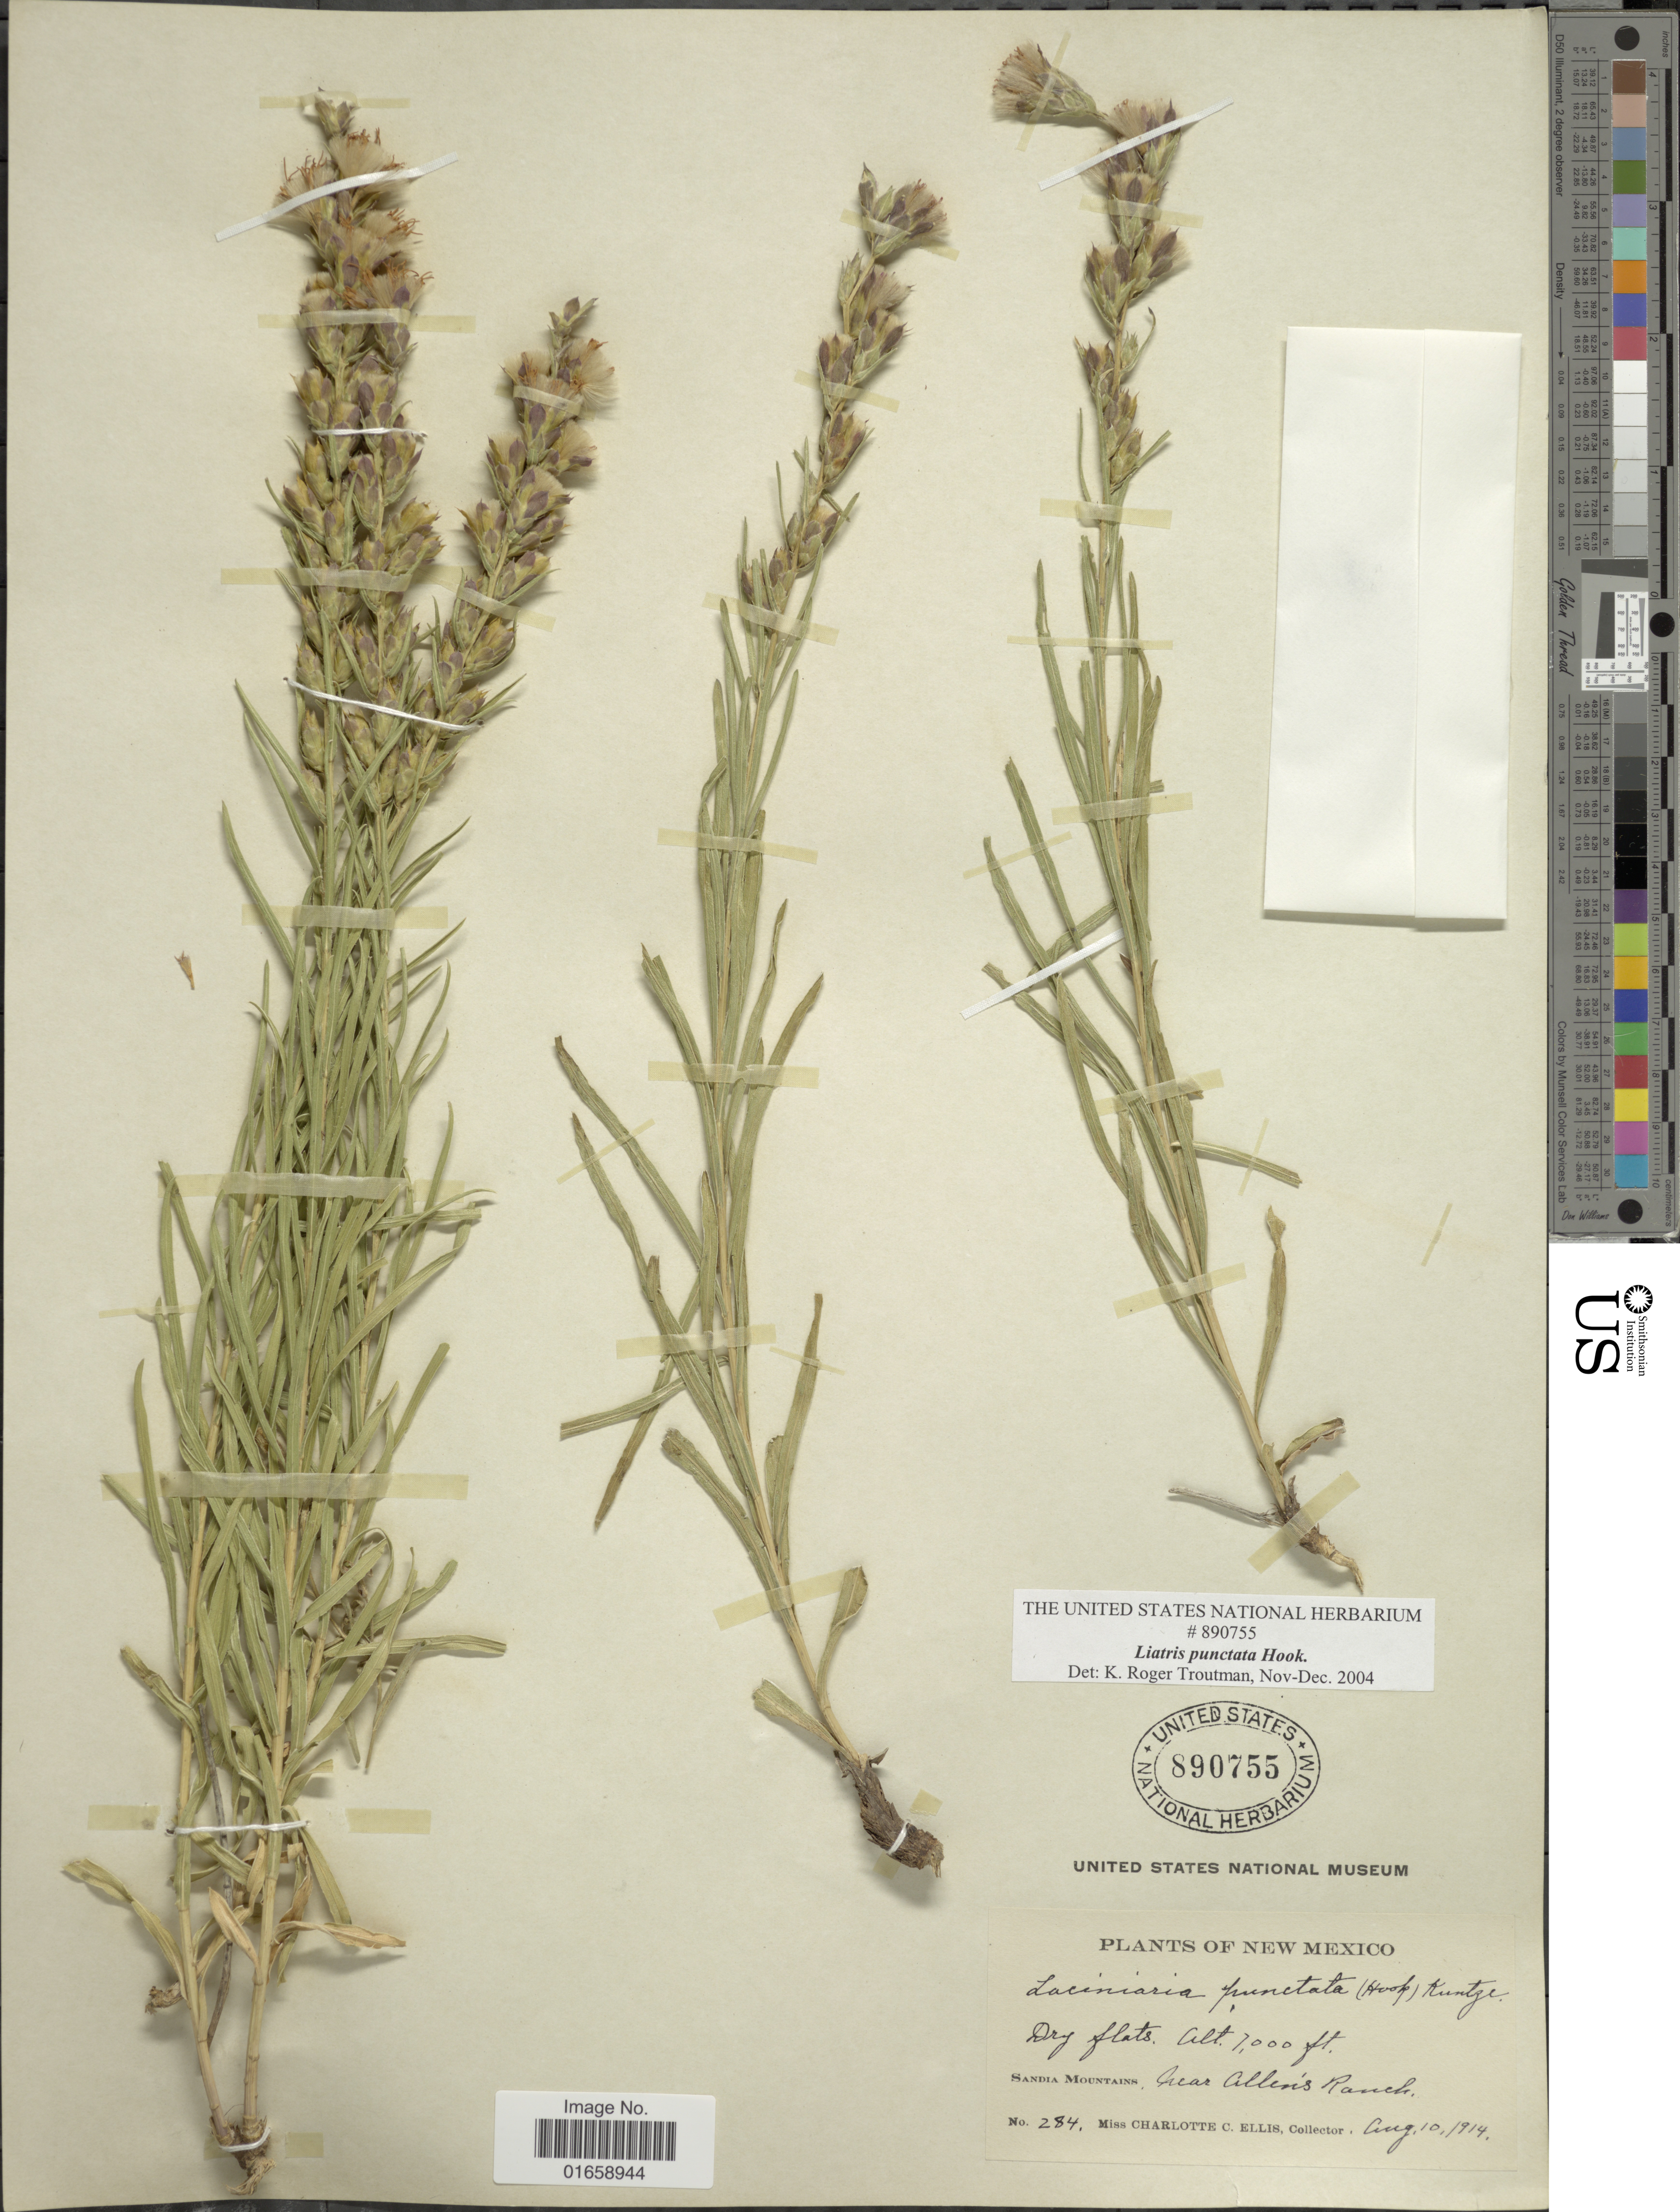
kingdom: Plantae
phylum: Tracheophyta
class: Magnoliopsida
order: Asterales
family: Asteraceae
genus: Liatris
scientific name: Liatris punctata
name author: Hook.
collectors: C. C. Ellis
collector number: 284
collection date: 1914-08-10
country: United States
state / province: New Mexico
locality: Sandia Mountains, Near Allen's Ranch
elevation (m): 2134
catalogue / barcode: US 890755